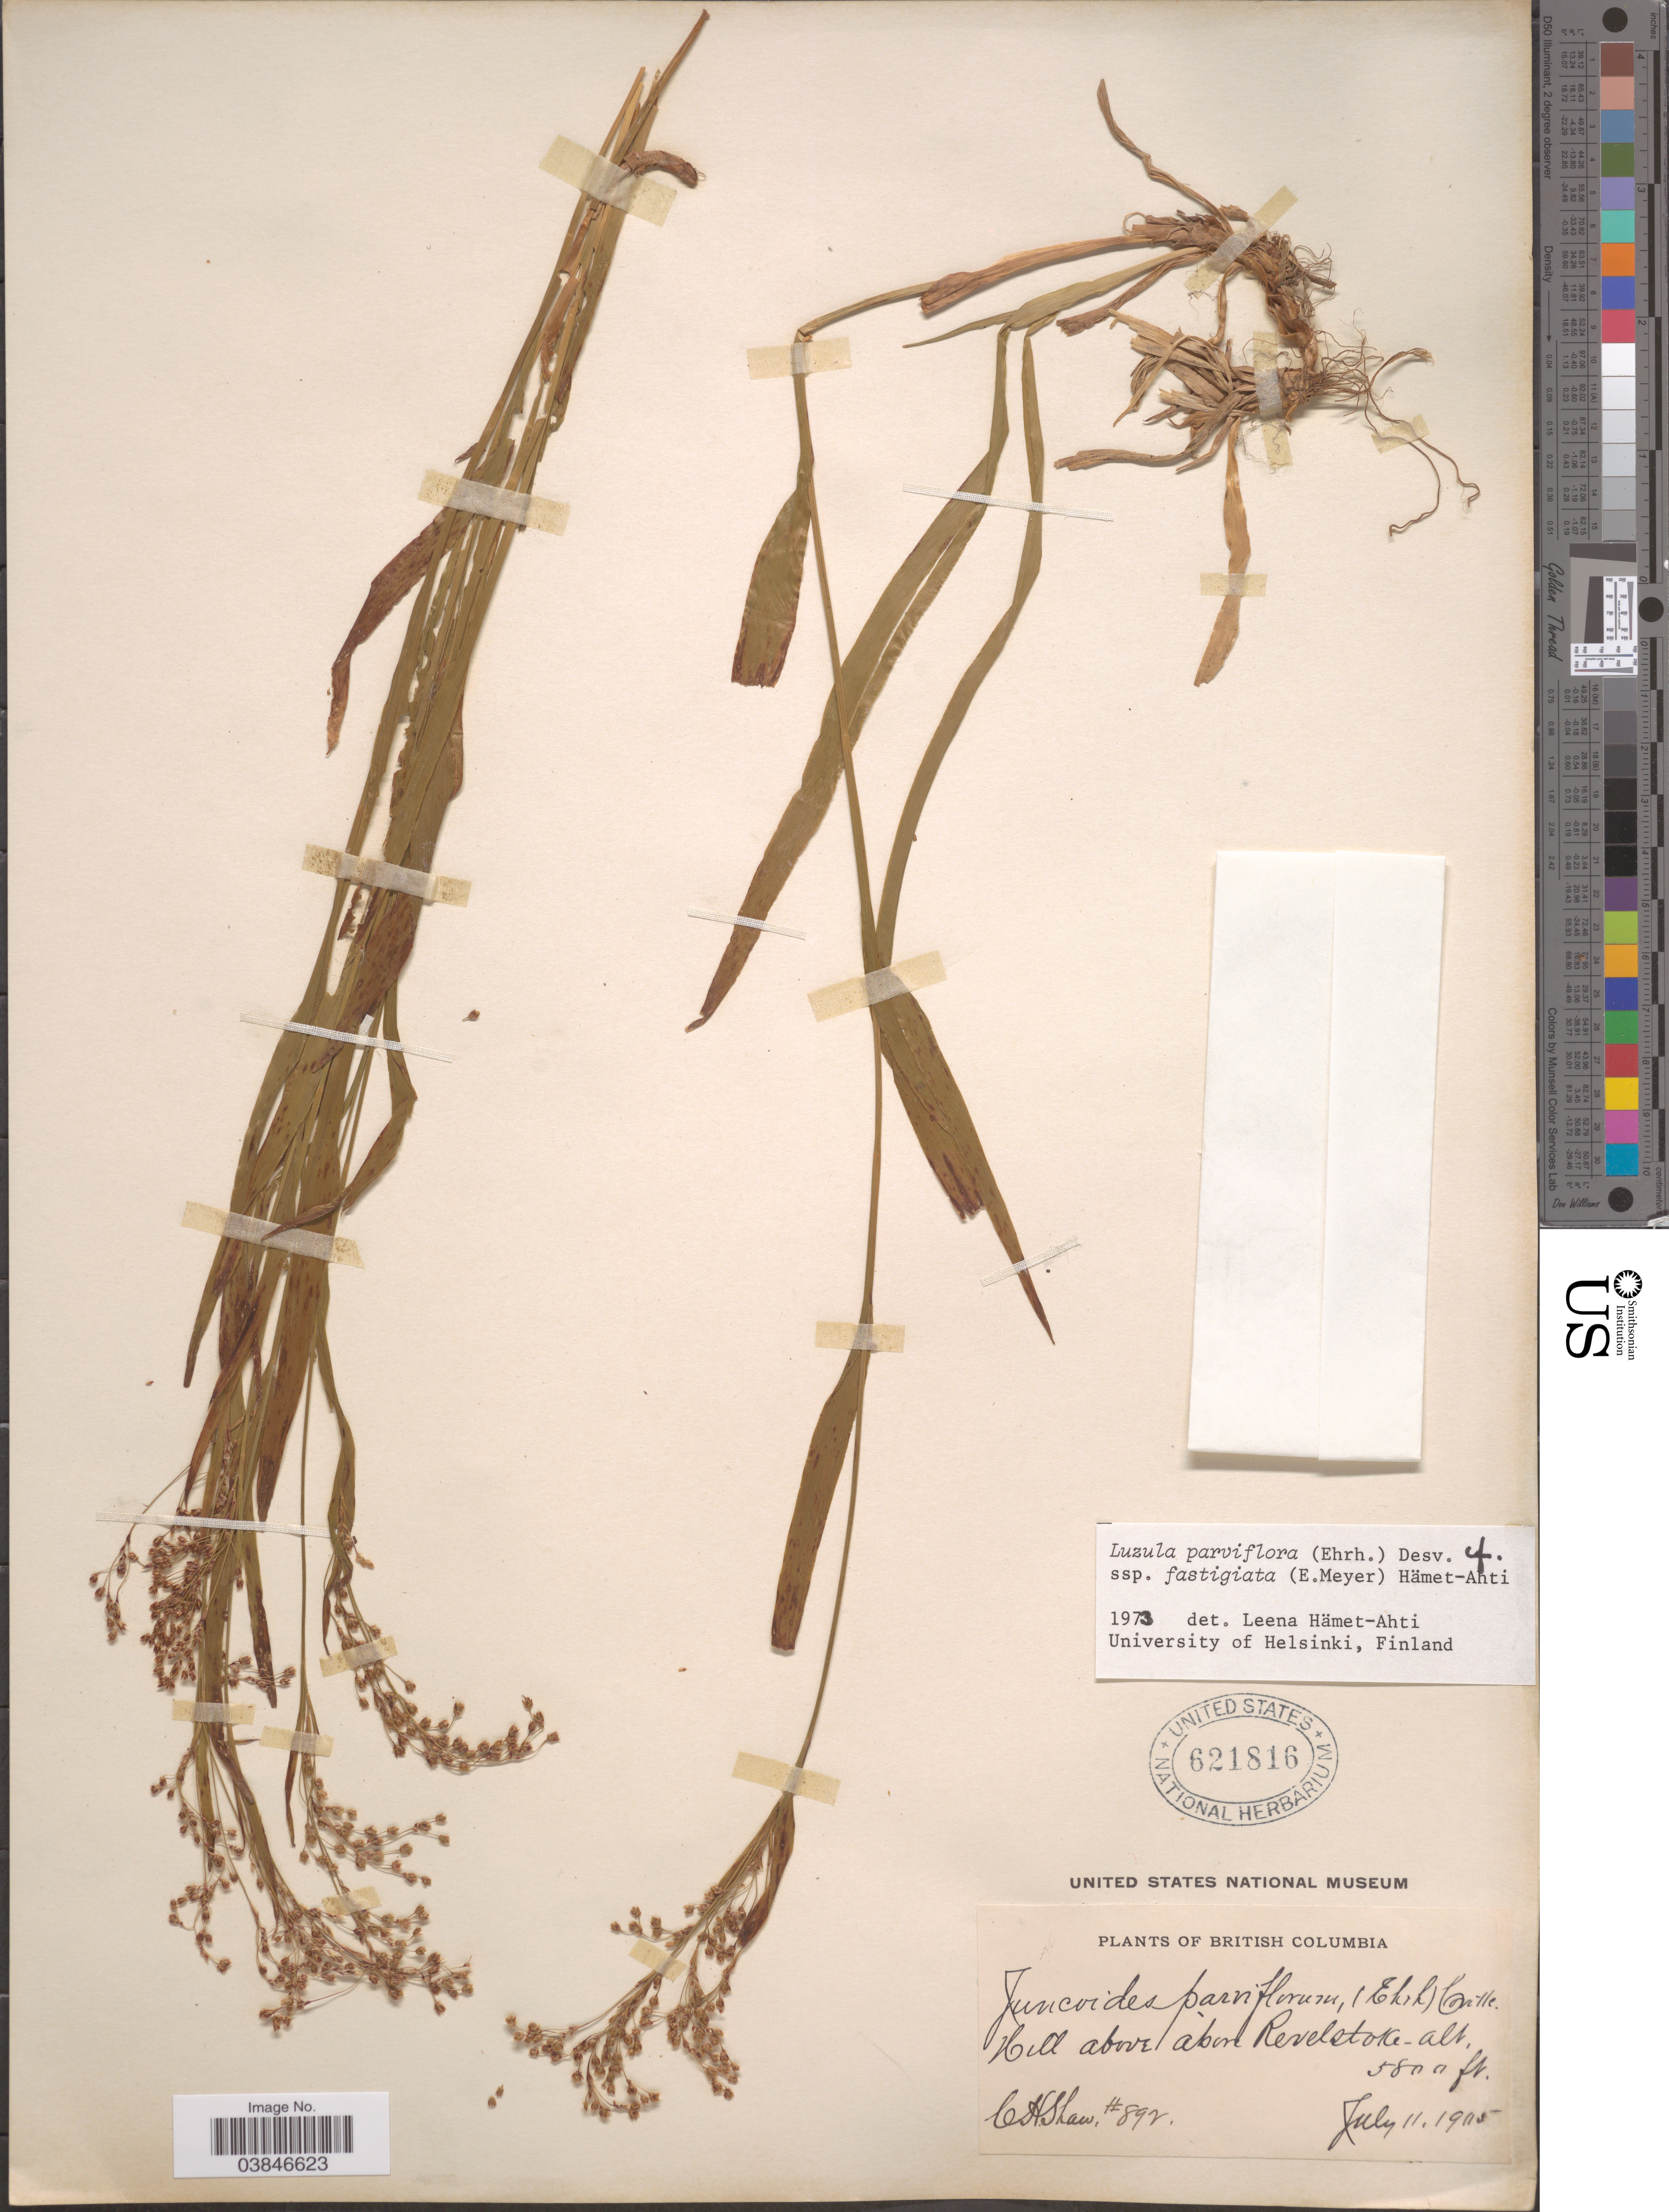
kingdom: Plantae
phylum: Tracheophyta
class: Liliopsida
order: Poales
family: Juncaceae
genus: Luzula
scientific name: Luzula parviflora subsp. fastigiata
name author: Buchenau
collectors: C. H. Shaw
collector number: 892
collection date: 1905-07-11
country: Canada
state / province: British Columbia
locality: Hill above Revelstoke.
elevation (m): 1768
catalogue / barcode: US 621816